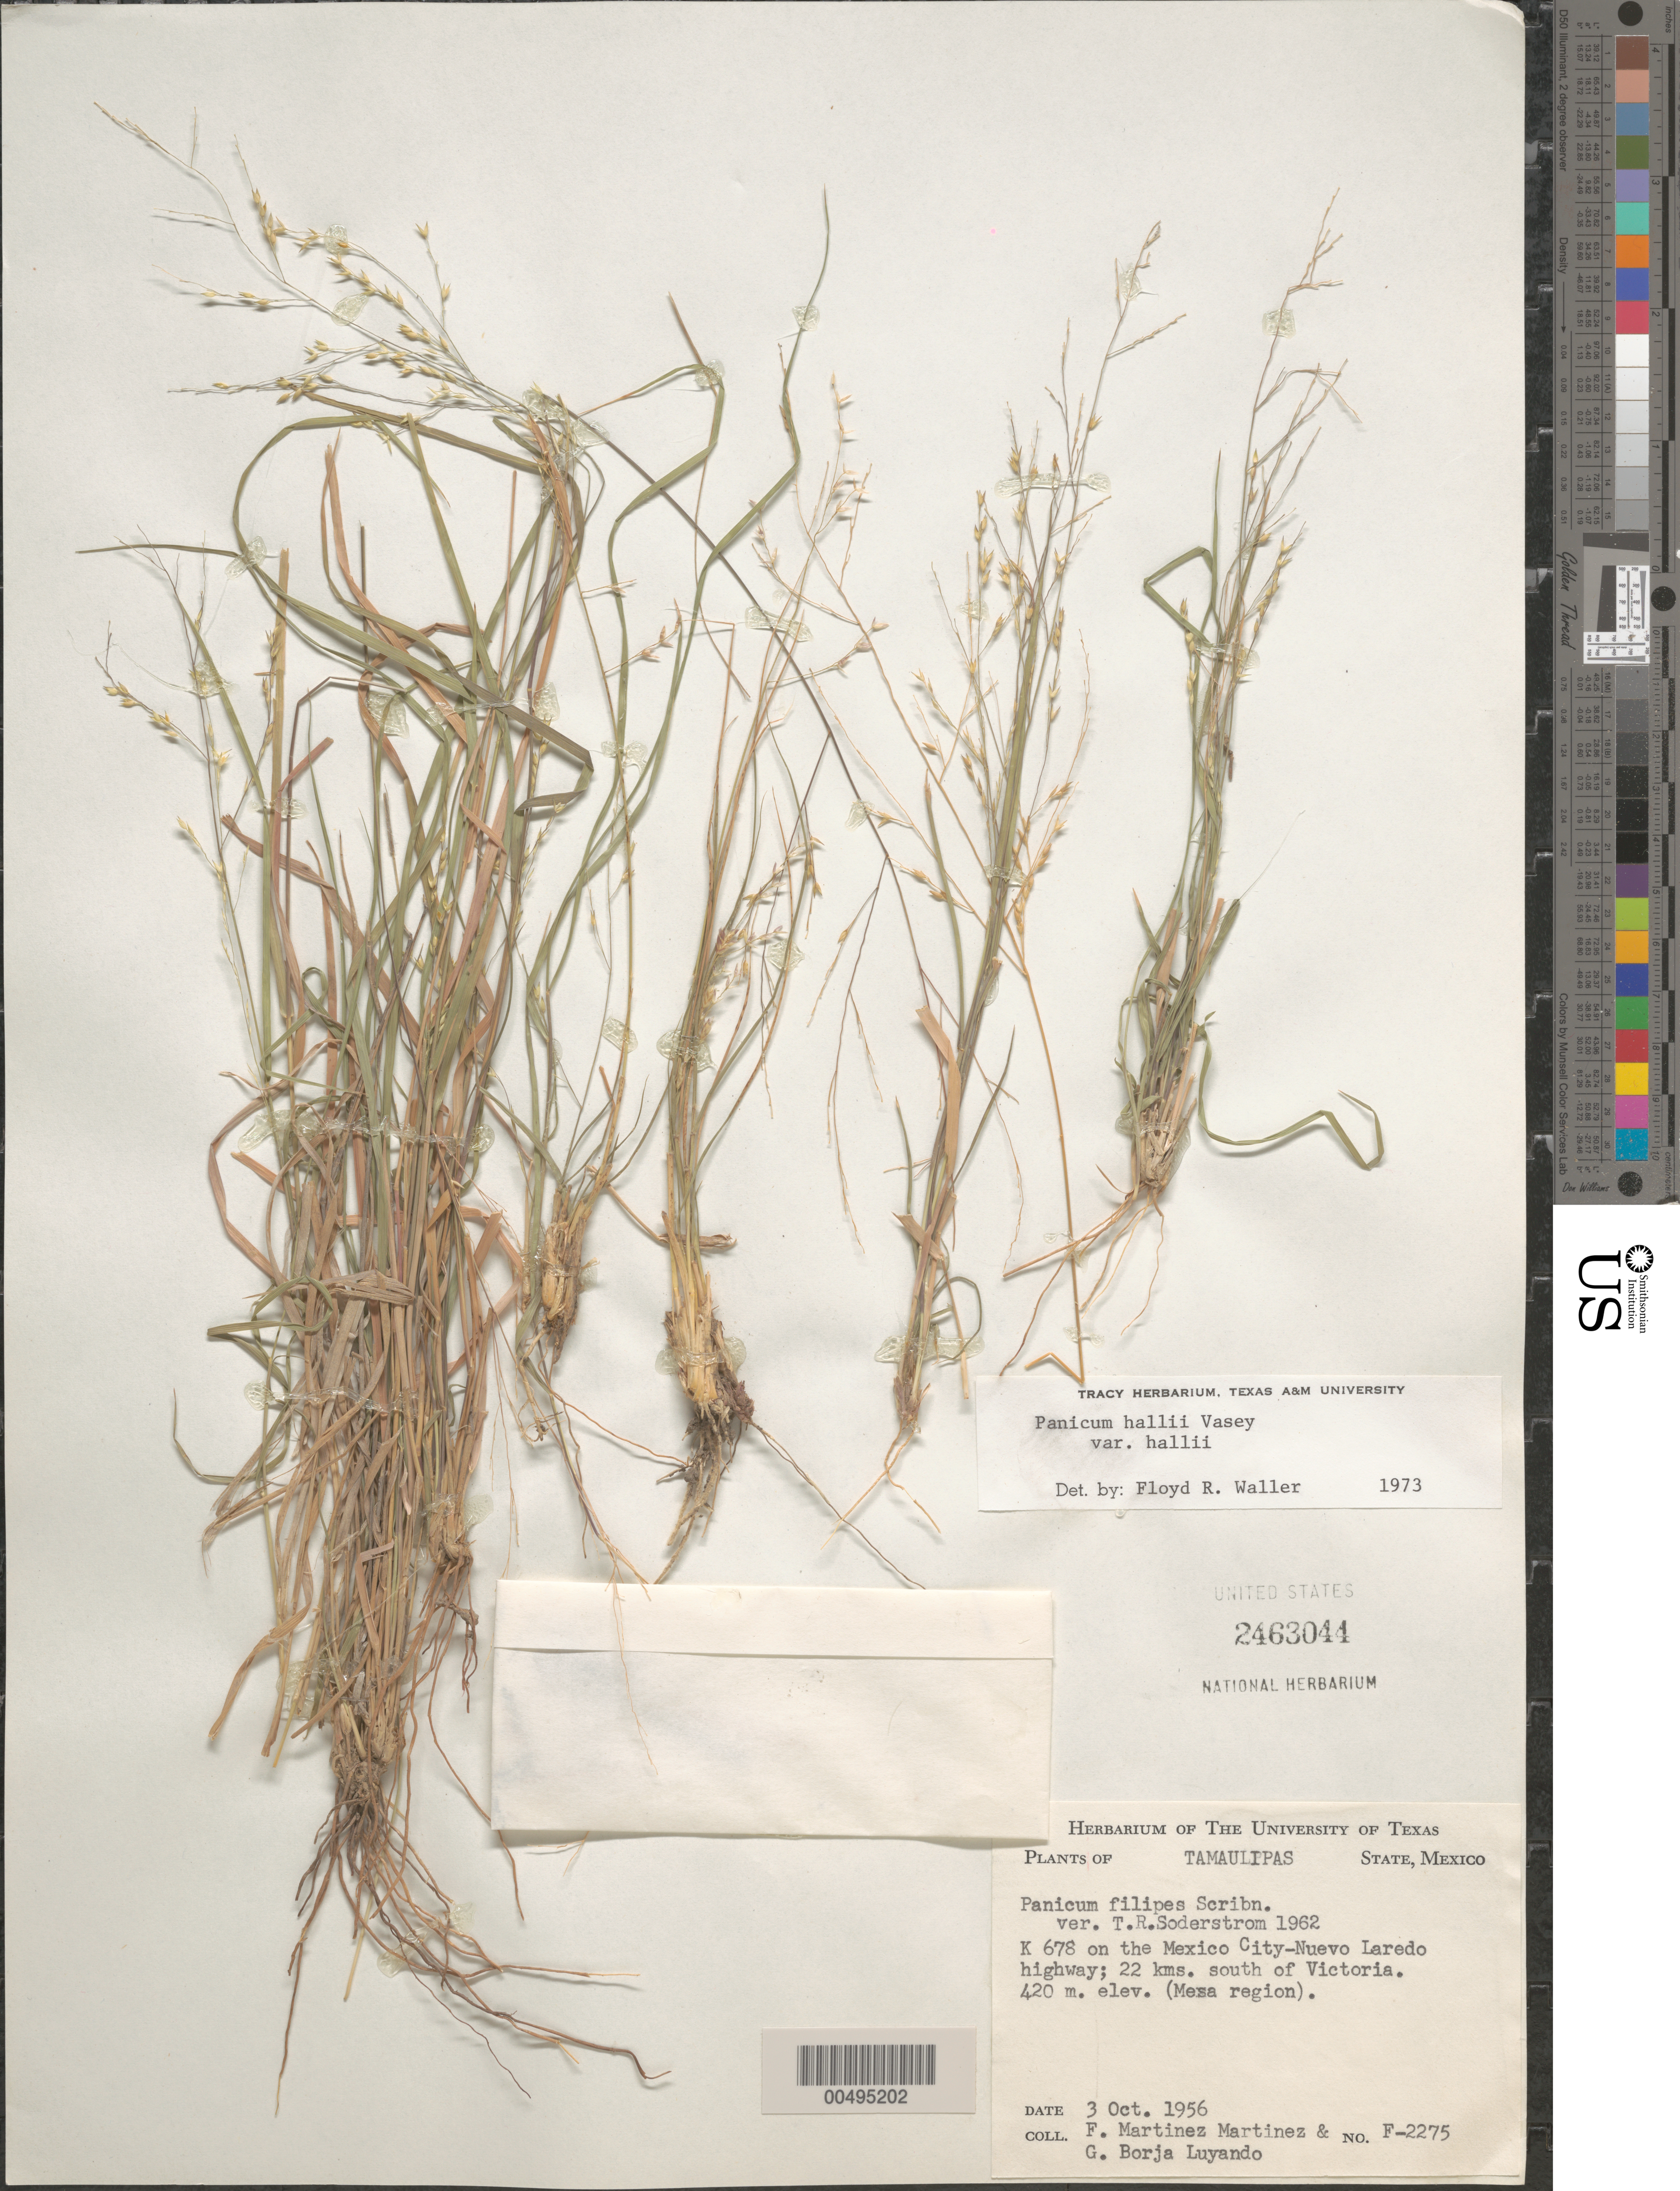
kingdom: Plantae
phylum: Tracheophyta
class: Liliopsida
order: Poales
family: Poaceae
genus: Panicum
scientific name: Panicum hallii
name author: Vasey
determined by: Waller, F. R.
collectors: F. Martinez-M. & G. Borja-Luyando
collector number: F-2275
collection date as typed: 3 Oct 1956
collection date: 1956-10-03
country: Mexico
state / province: Tamaulipas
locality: Km 678 on the Mexico City-Nuevo Laredo hwy, 22 km S of Victoria, (Mesa region)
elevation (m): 420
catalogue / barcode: US 2463044